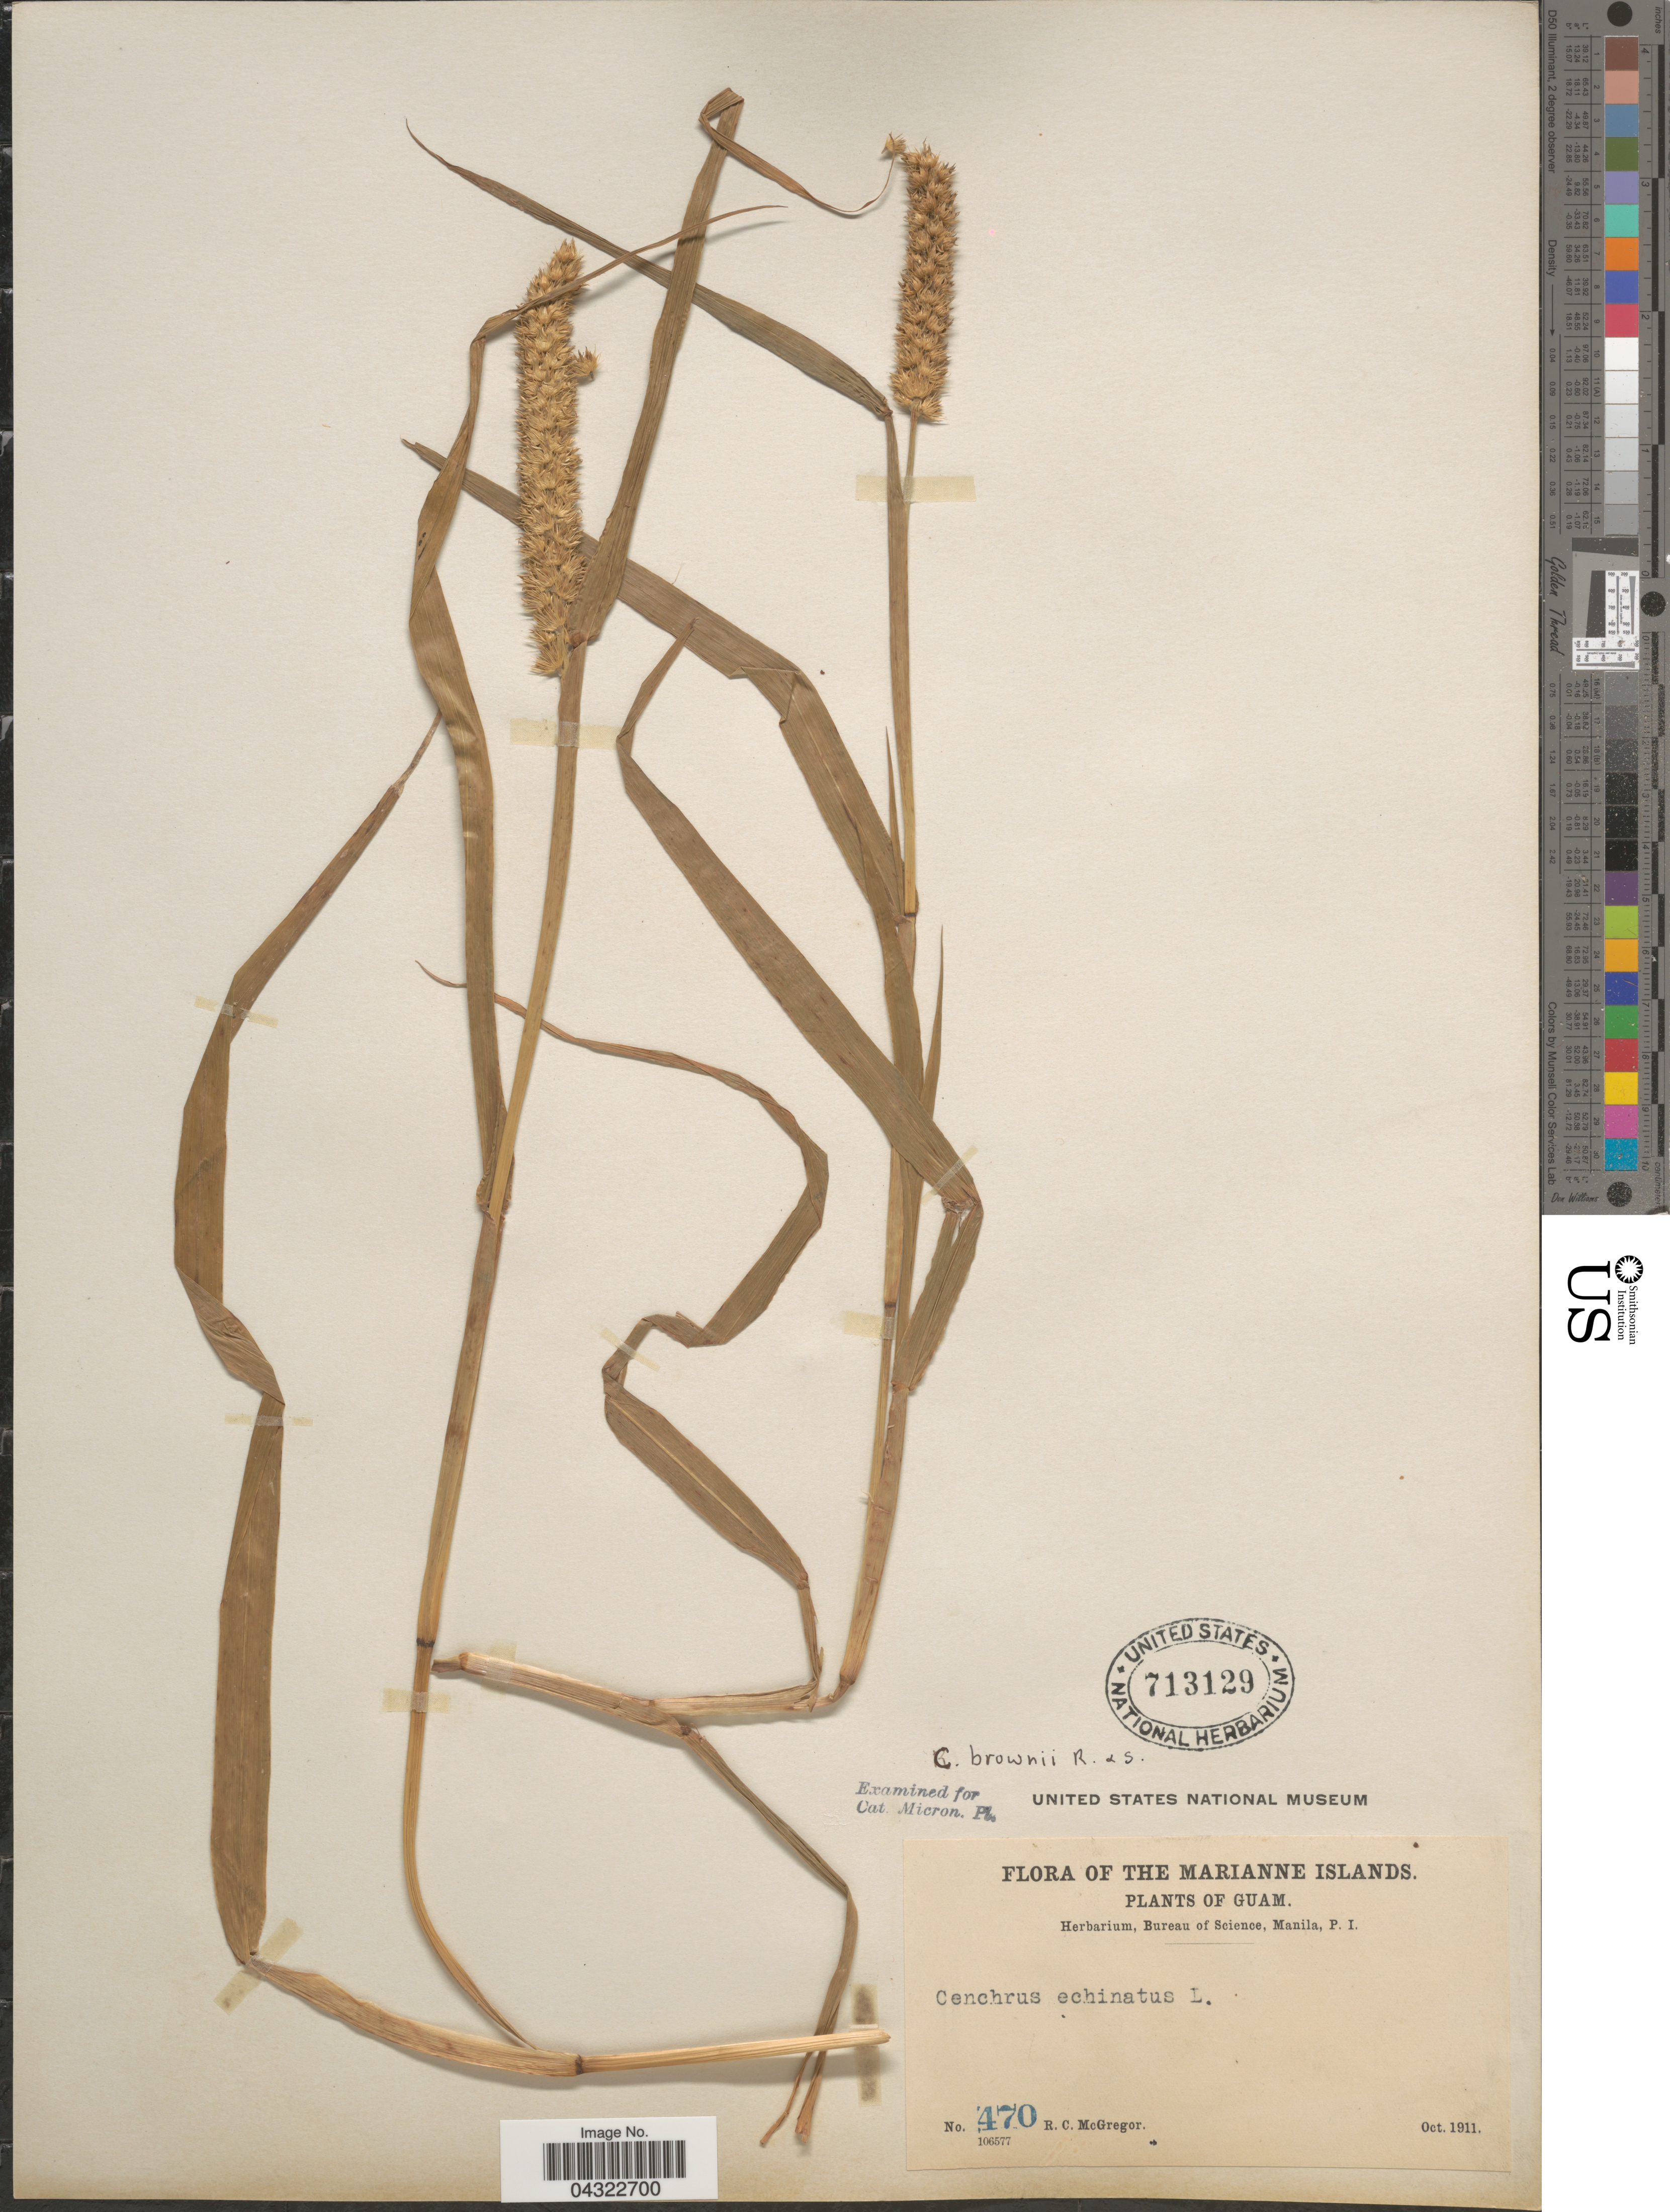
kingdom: Plantae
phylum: Tracheophyta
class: Liliopsida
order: Poales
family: Poaceae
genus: Cenchrus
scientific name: Cenchrus brownii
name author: Roem. & Schult.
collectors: R. C. McGregor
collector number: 470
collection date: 1911-10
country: Guam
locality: The Marianne Islands.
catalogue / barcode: US 713129